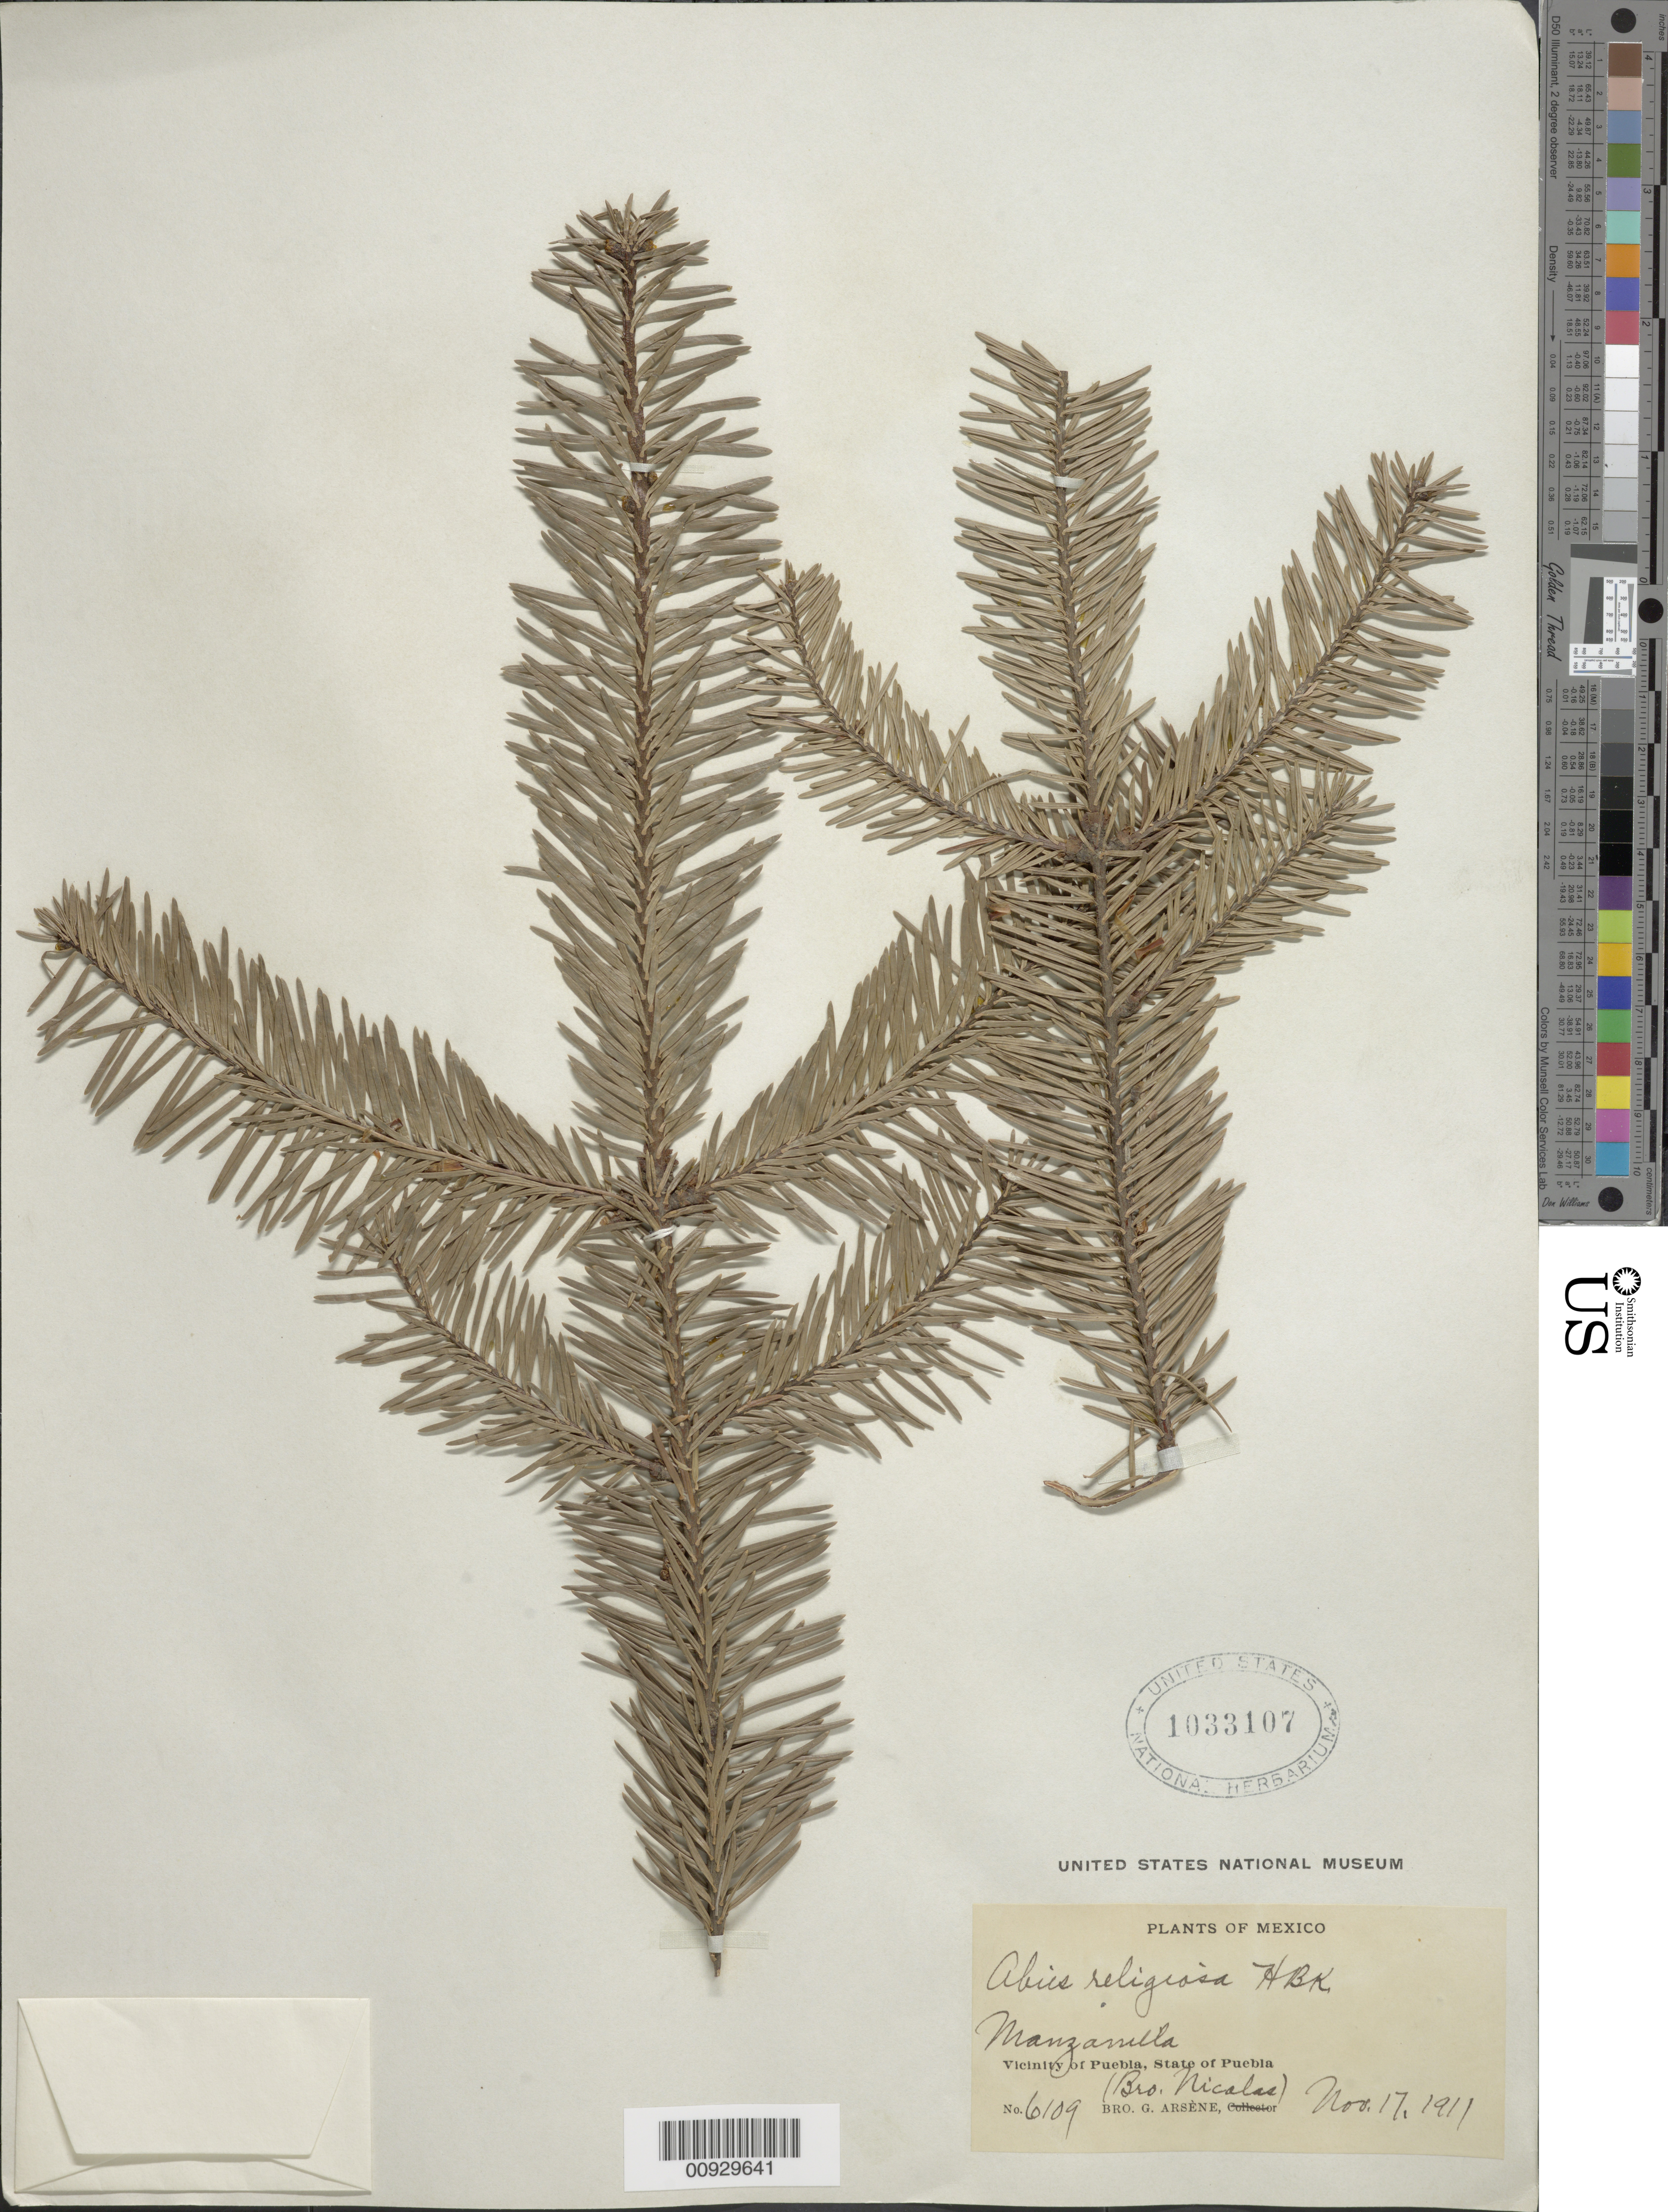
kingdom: Plantae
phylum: Tracheophyta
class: Pinopsida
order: Pinales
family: Pinaceae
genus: Abies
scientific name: Abies religiosa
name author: (Kunth) Schltdl. & Cham.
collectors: B. Nicolas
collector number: Arsène, Bro. G. No. 6109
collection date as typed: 17 Nov 1911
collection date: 1911-11-17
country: Mexico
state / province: Puebla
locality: Manzanilla. Vicinity of Puebla, State of Puebla.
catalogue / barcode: US 1033107